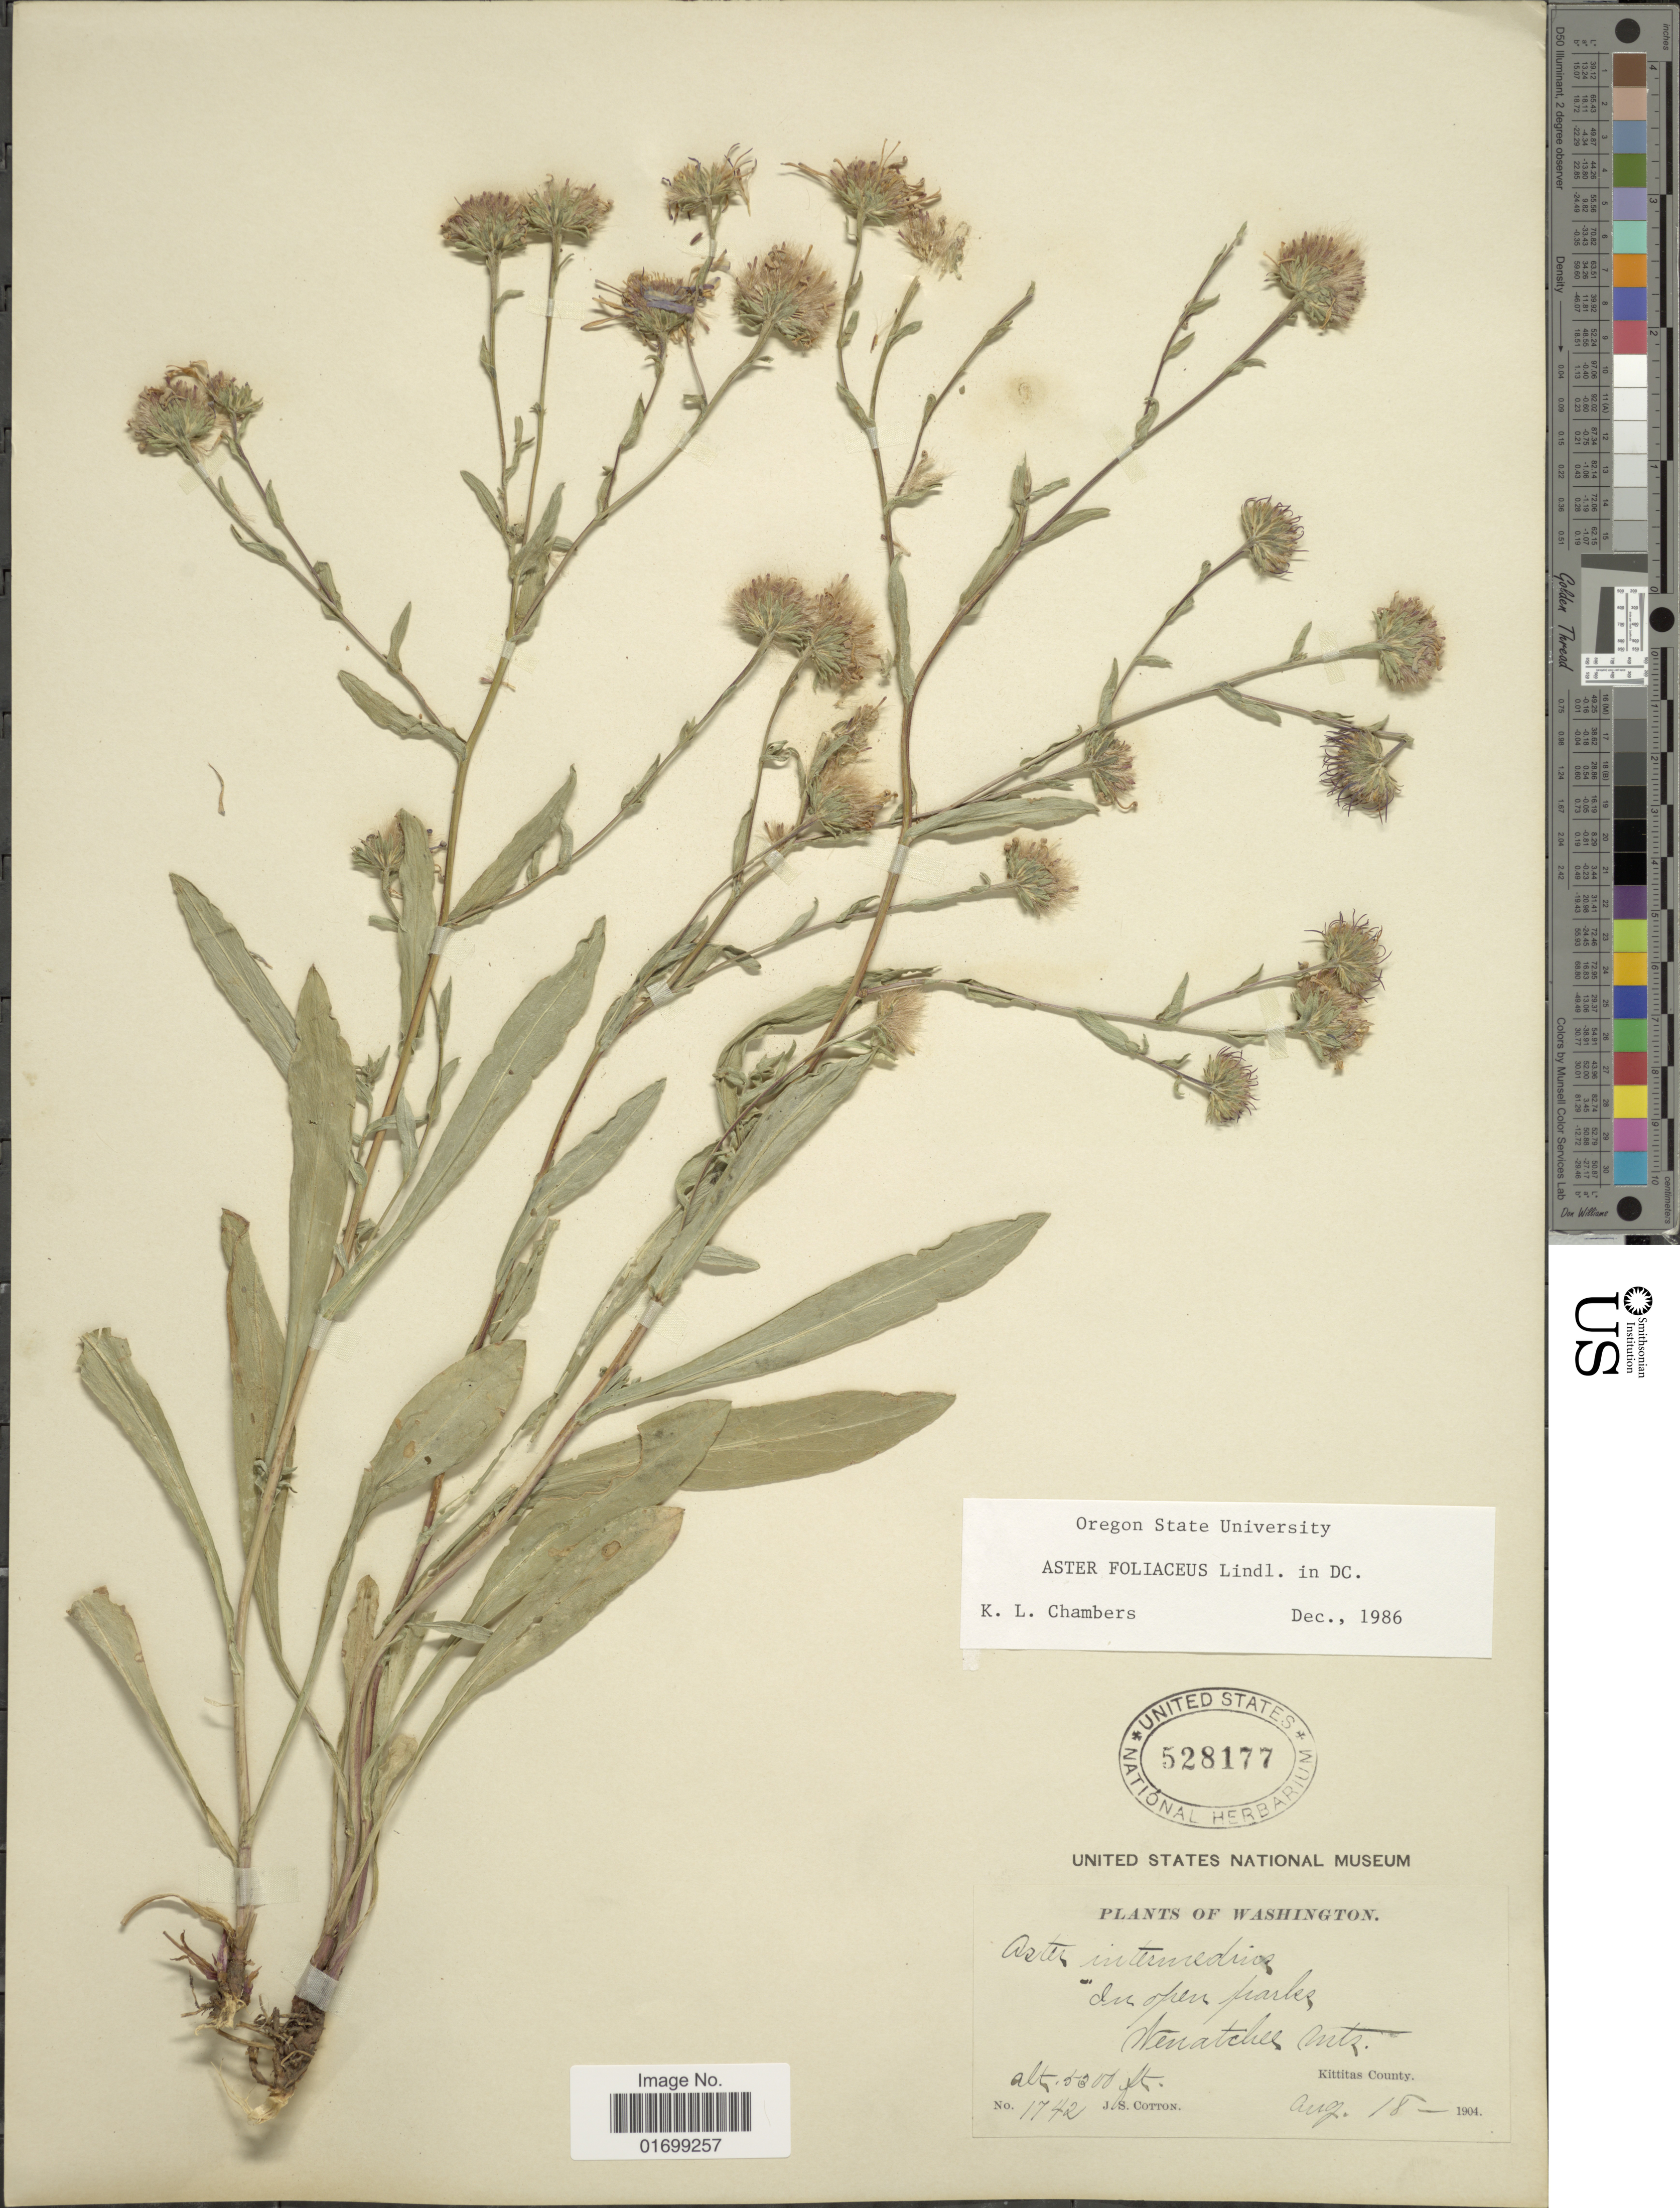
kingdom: Plantae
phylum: Tracheophyta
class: Magnoliopsida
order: Asterales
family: Asteraceae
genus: Symphyotrichum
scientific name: Symphyotrichum foliaceum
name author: (Lindl. ex DC.) G.L. Nesom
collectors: J. S. Cotton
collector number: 1742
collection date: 1904-08-18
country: United States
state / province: Washington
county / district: Kittitas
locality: In open parks, Wenatchu Mts., Kittitas County.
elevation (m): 1615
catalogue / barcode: US 528177